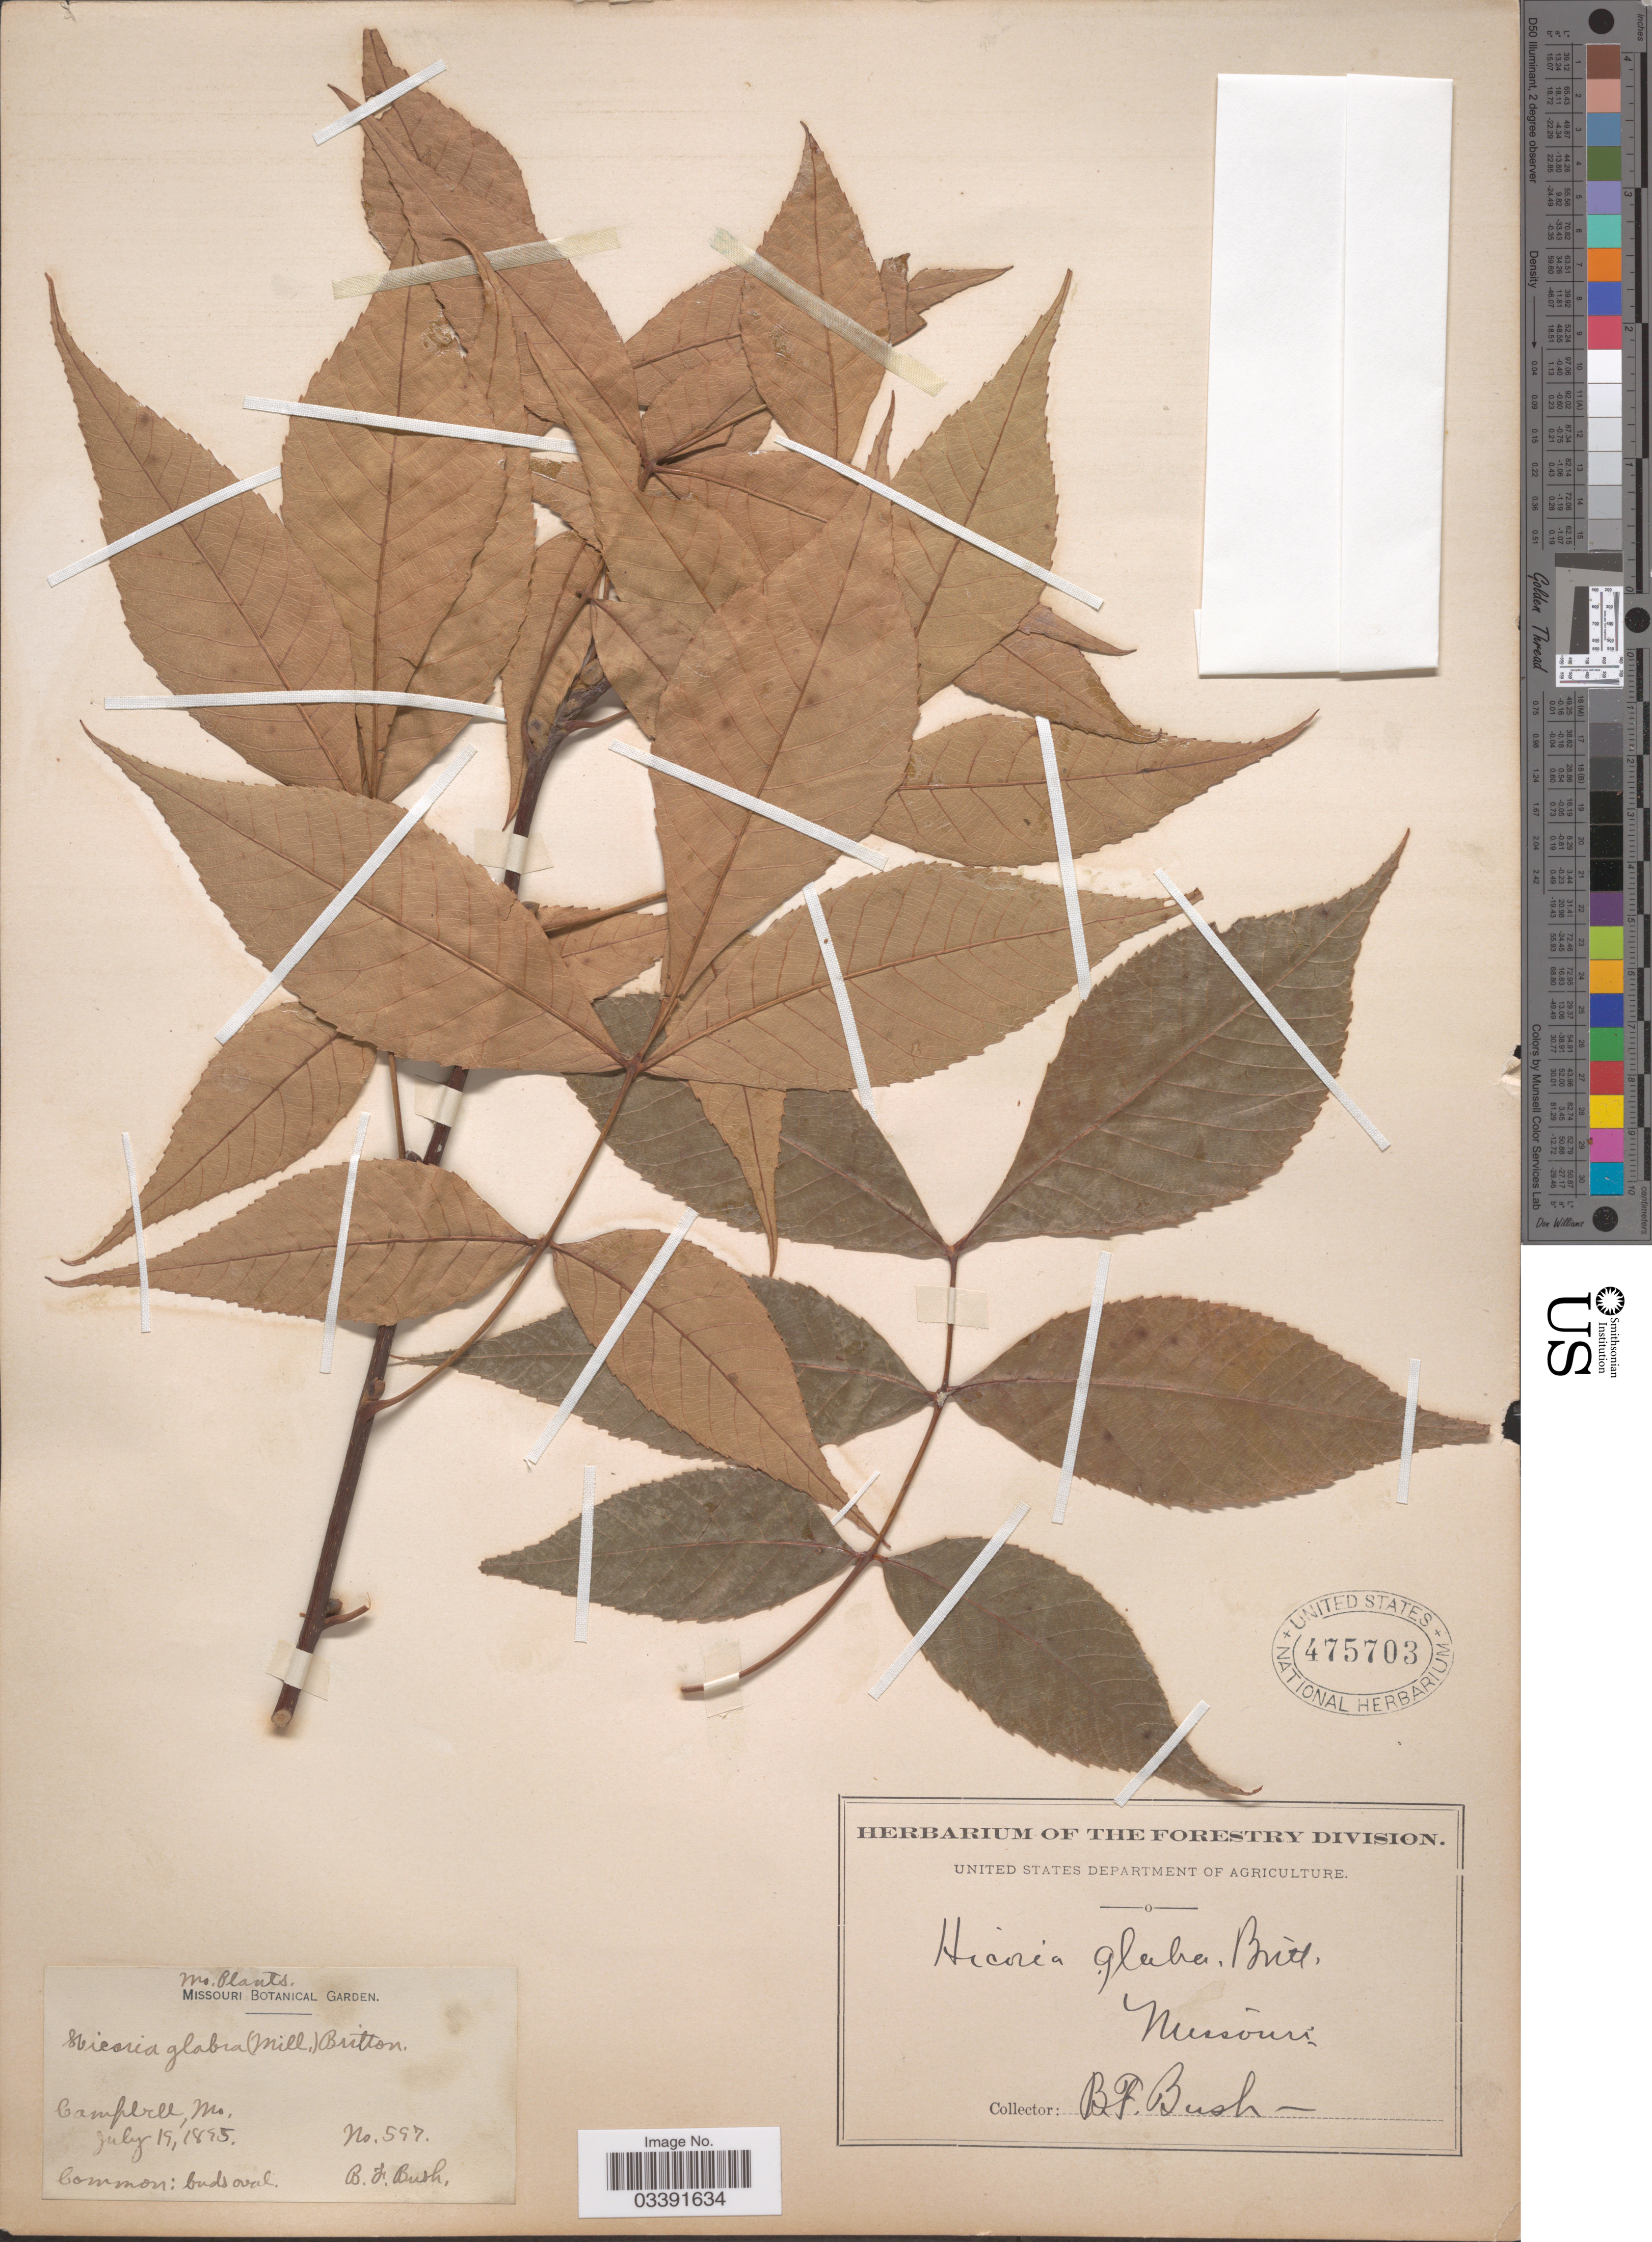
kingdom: Plantae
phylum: Tracheophyta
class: Magnoliopsida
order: Fagales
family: Juglandaceae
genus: Carya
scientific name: Carya glabra var. glabra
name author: (Mill.) Sweet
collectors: B. F. Bush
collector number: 597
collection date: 1895-07-19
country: United States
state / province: Missouri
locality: Campbell.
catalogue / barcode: US 475703